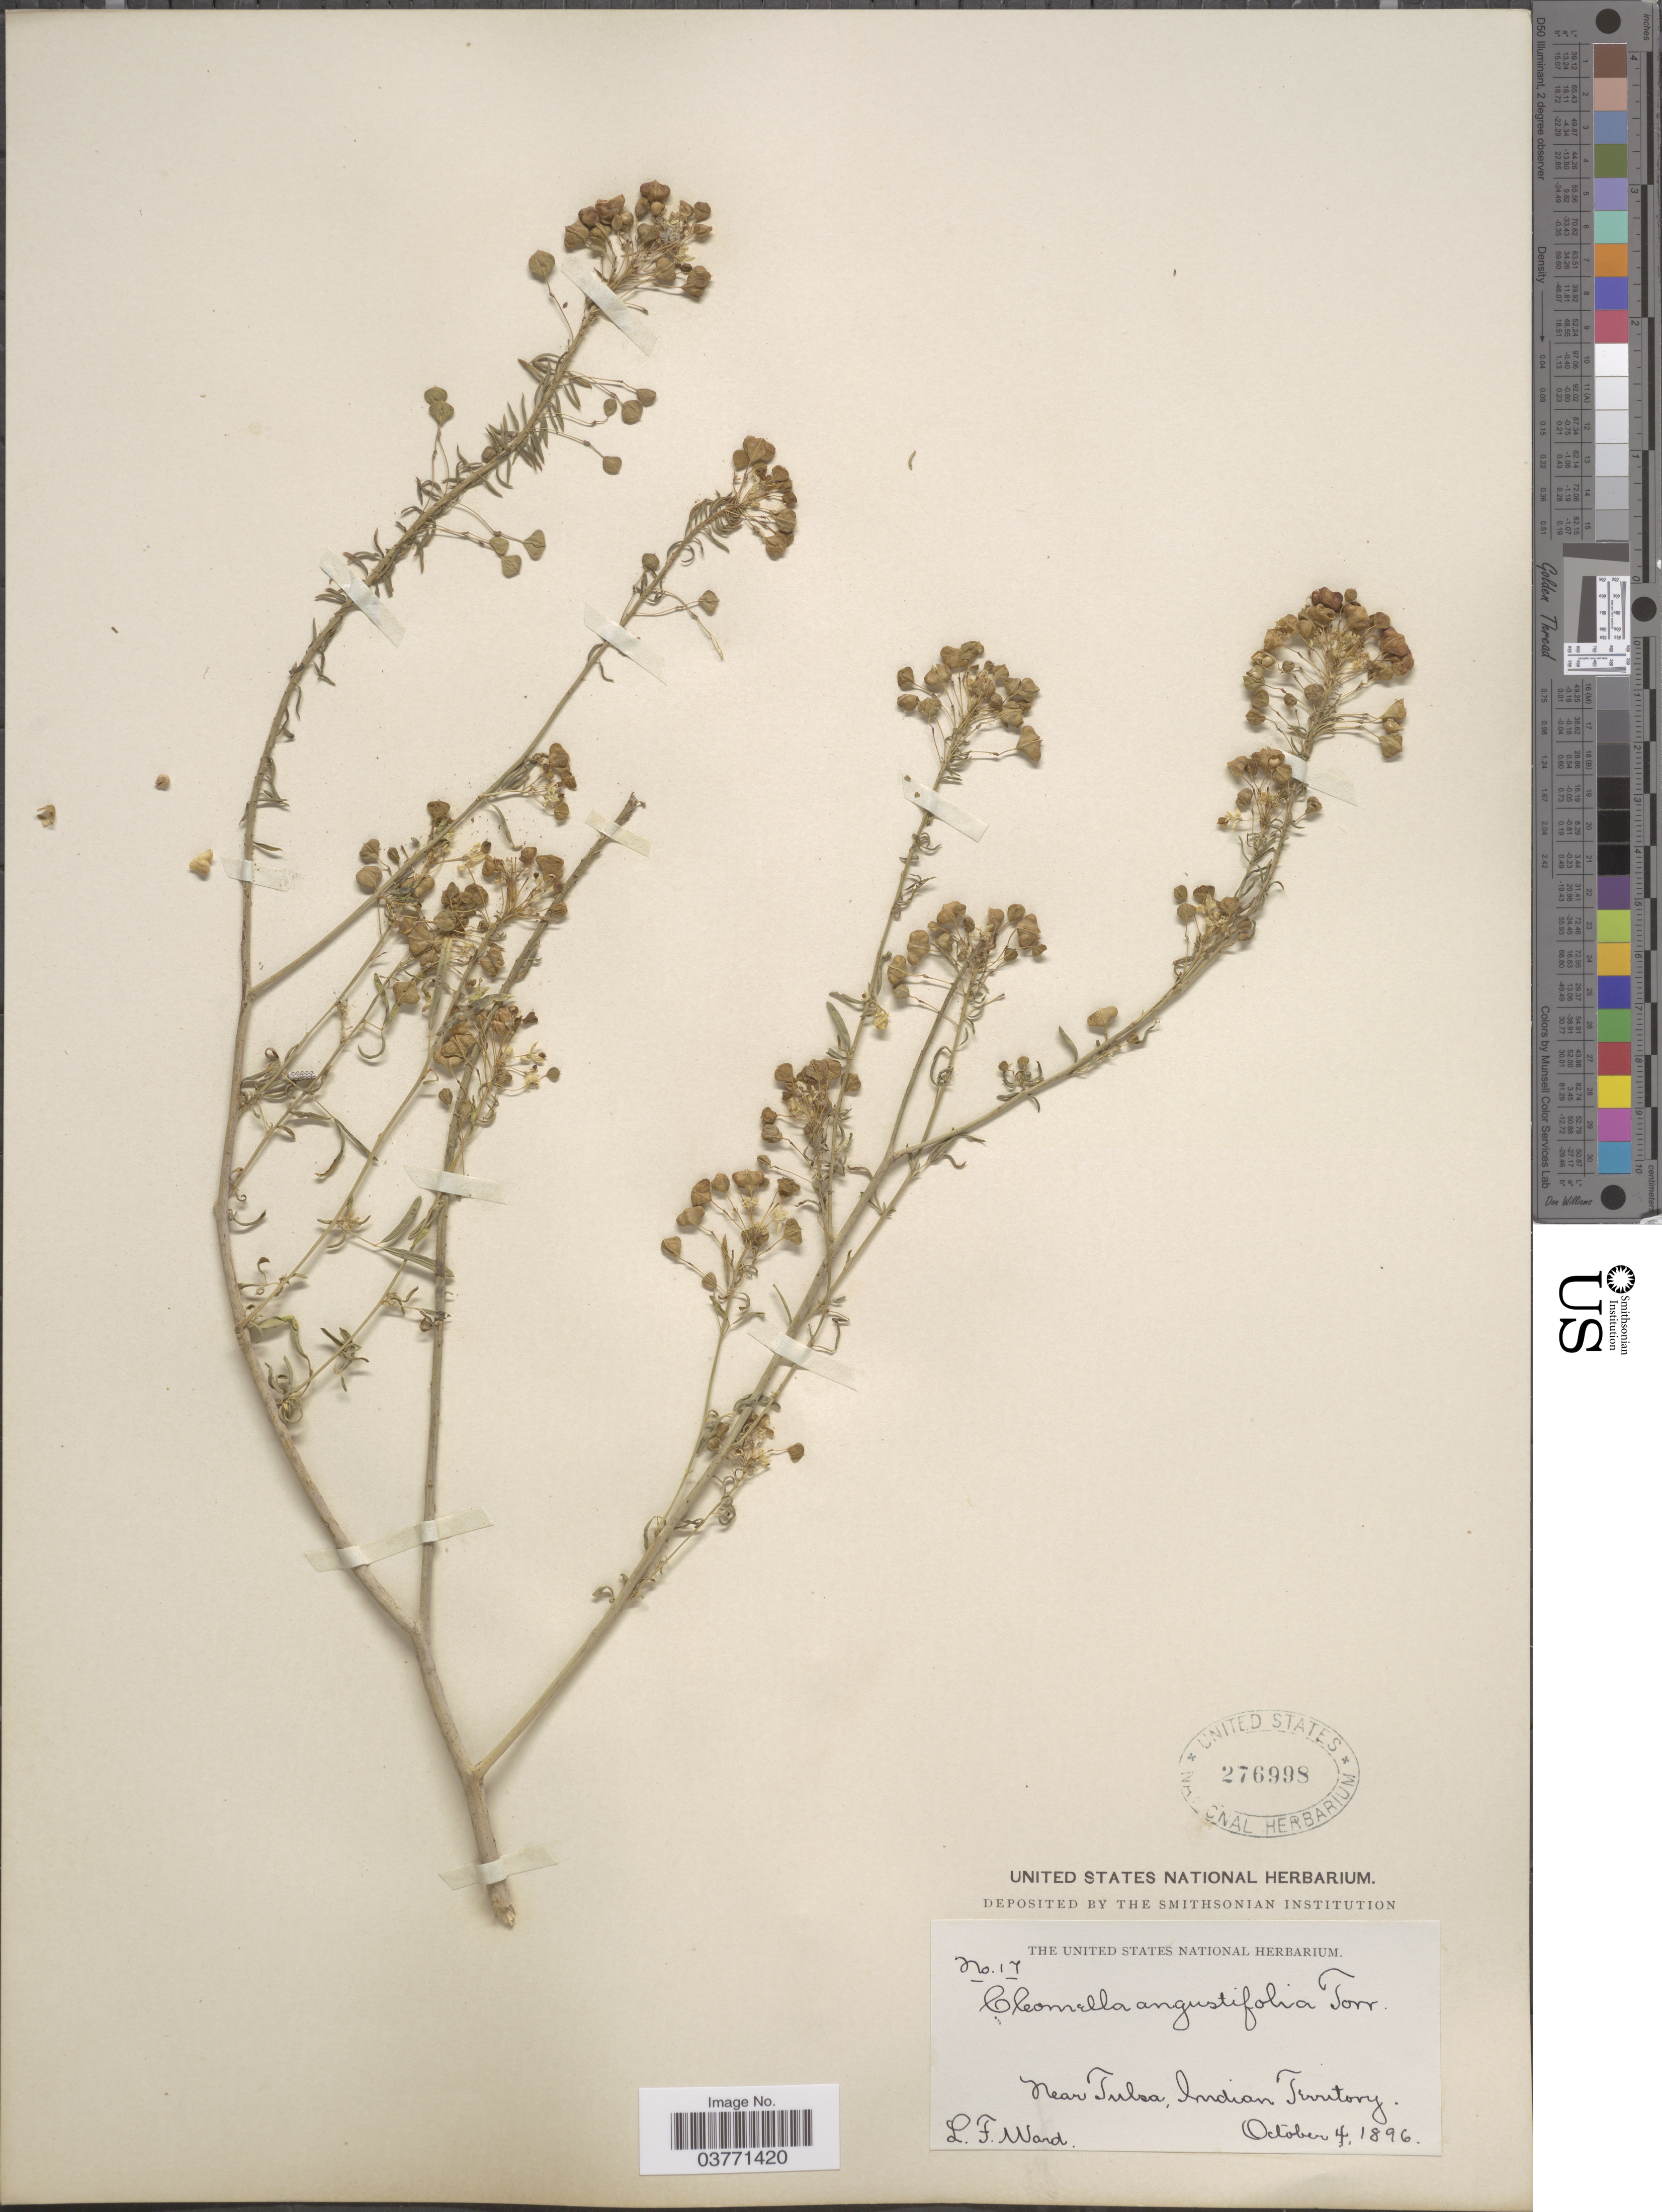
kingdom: Plantae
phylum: Tracheophyta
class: Magnoliopsida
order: Brassicales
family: Cleomaceae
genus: Cleomella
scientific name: Cleomella angustifolia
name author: Torr.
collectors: L. Ward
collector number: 17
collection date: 1896-10-04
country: United States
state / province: Oklahoma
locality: Near Tulsa, Indian Territory.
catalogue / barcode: US 276998